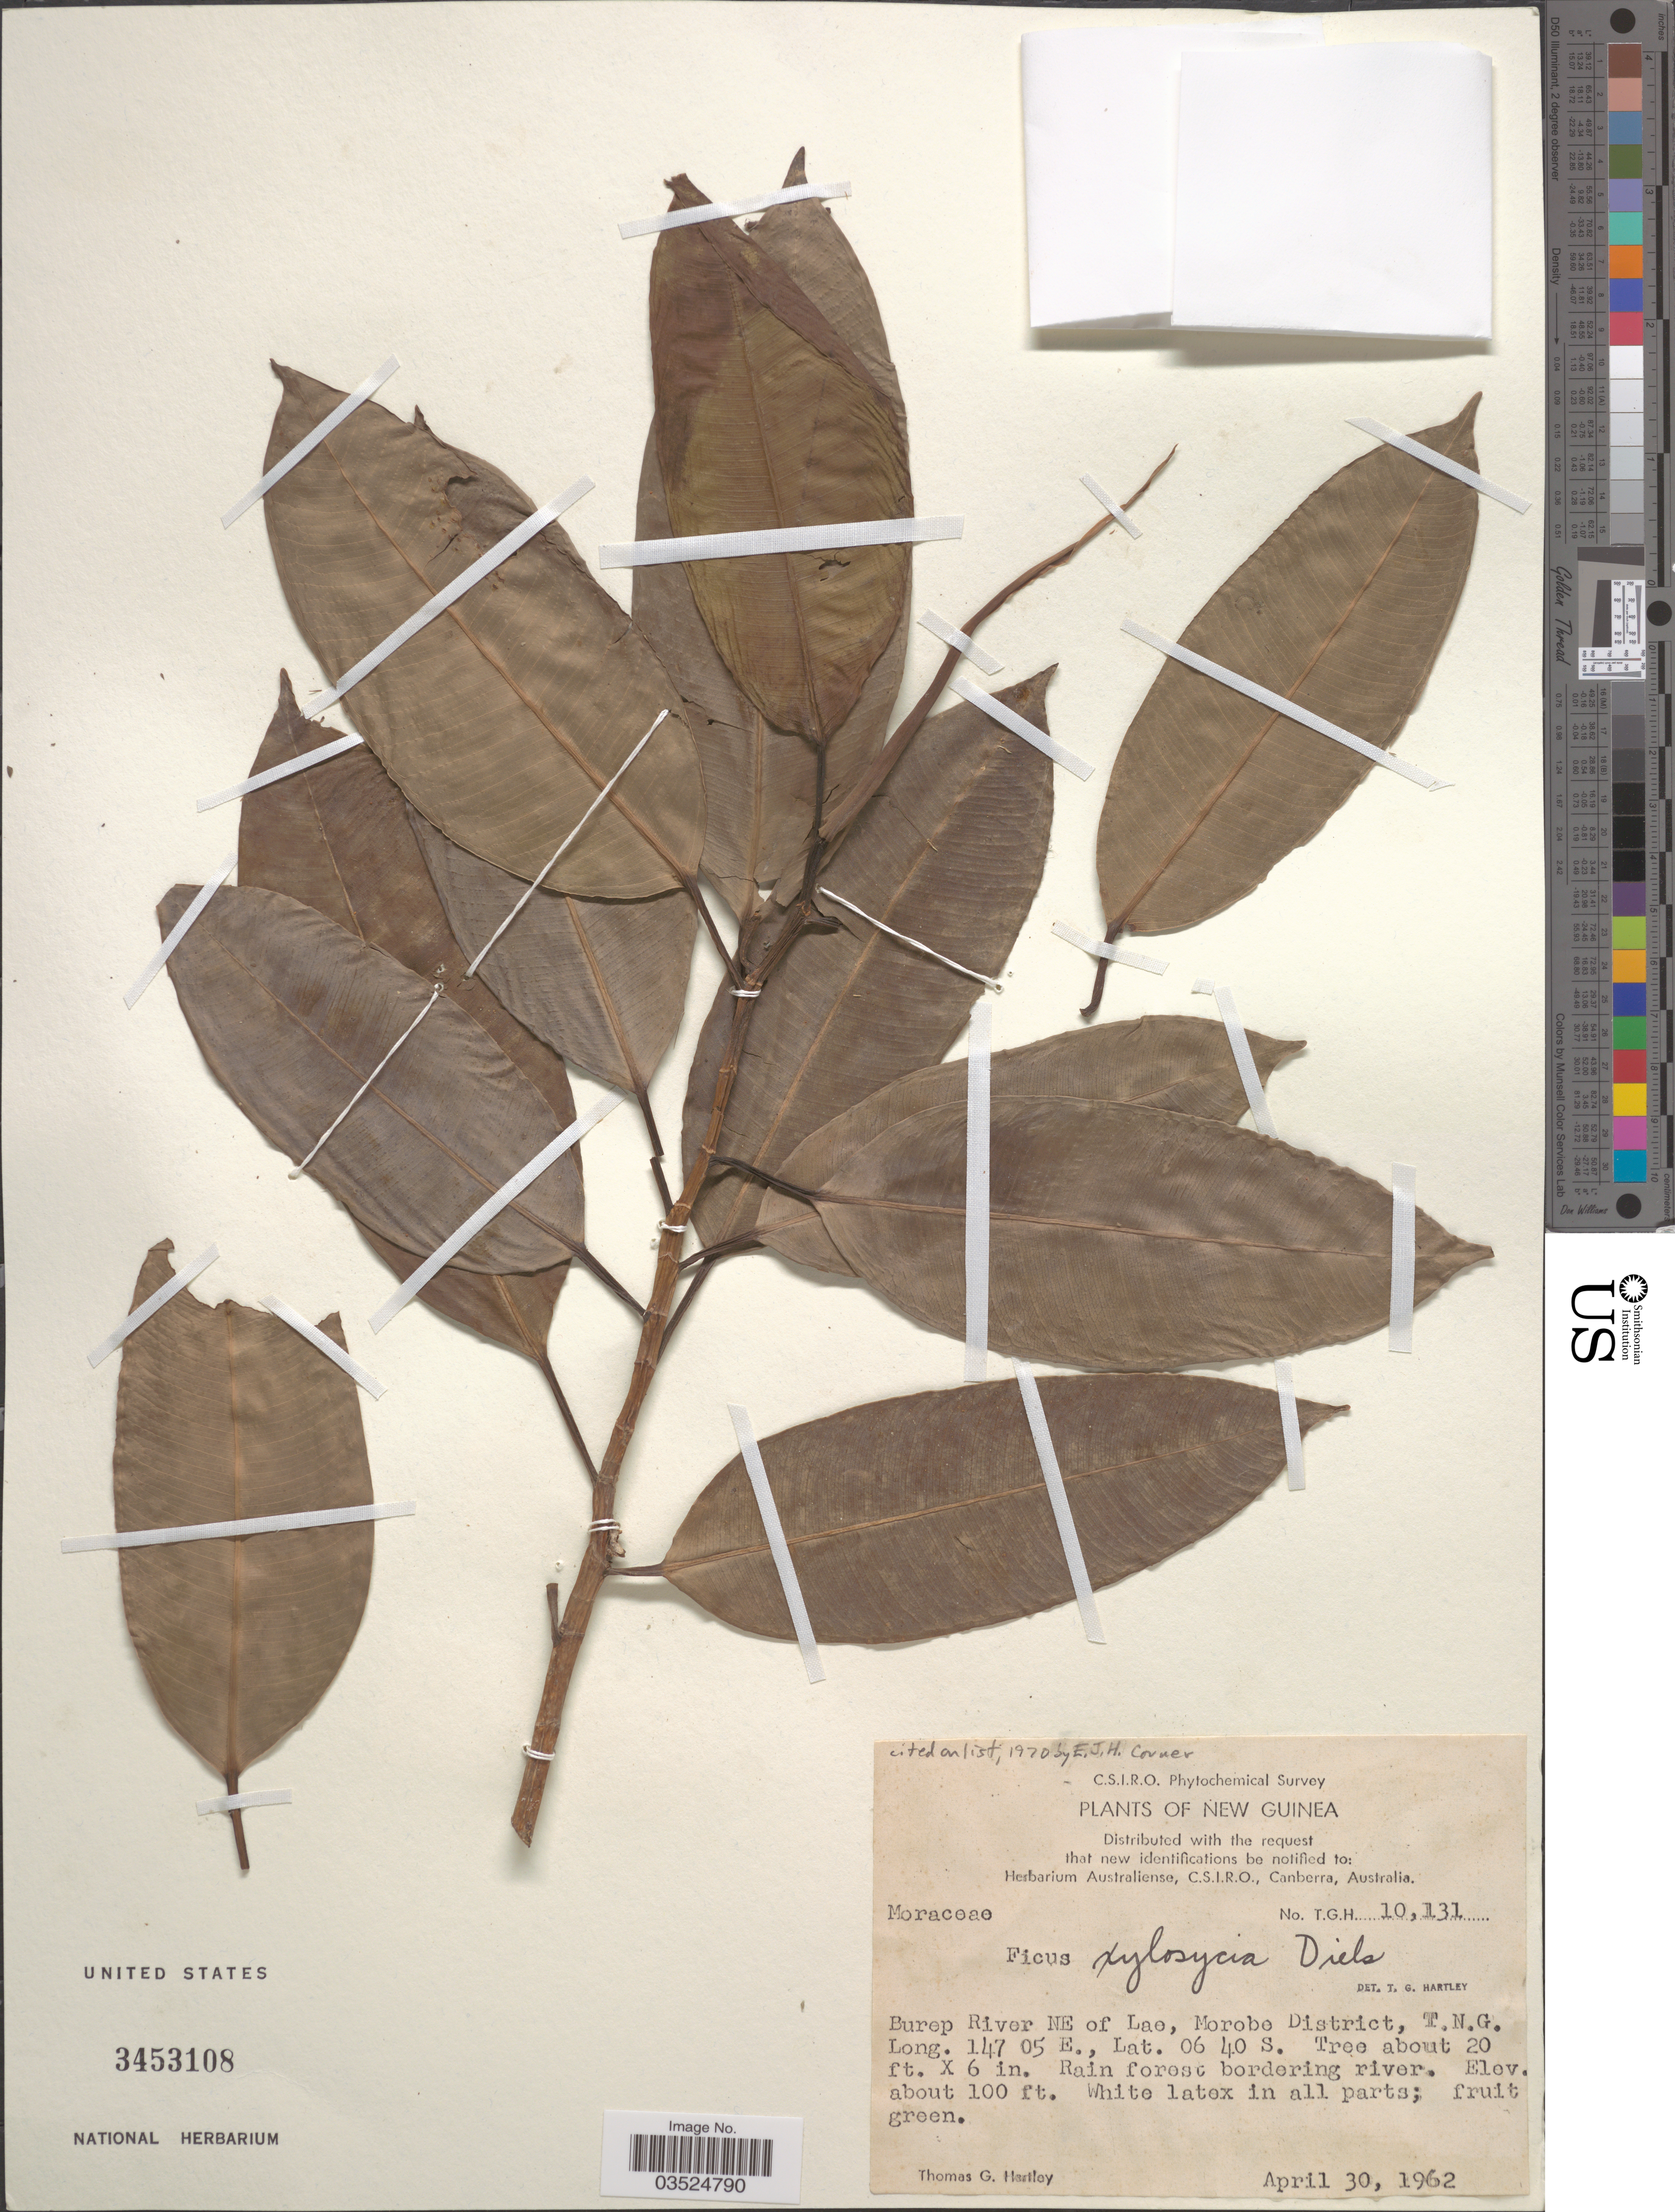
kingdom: Plantae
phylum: Tracheophyta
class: Magnoliopsida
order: Rosales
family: Moraceae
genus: Ficus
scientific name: Ficus xylosycia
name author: Diels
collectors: T. G. Hartley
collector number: T.G.H. 10131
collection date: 1962-04-30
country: Papua New Guinea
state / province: Morobe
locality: New Guinea. Burep River NE of Lae, Morobe District, T.N.G.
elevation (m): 30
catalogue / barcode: US 3453108